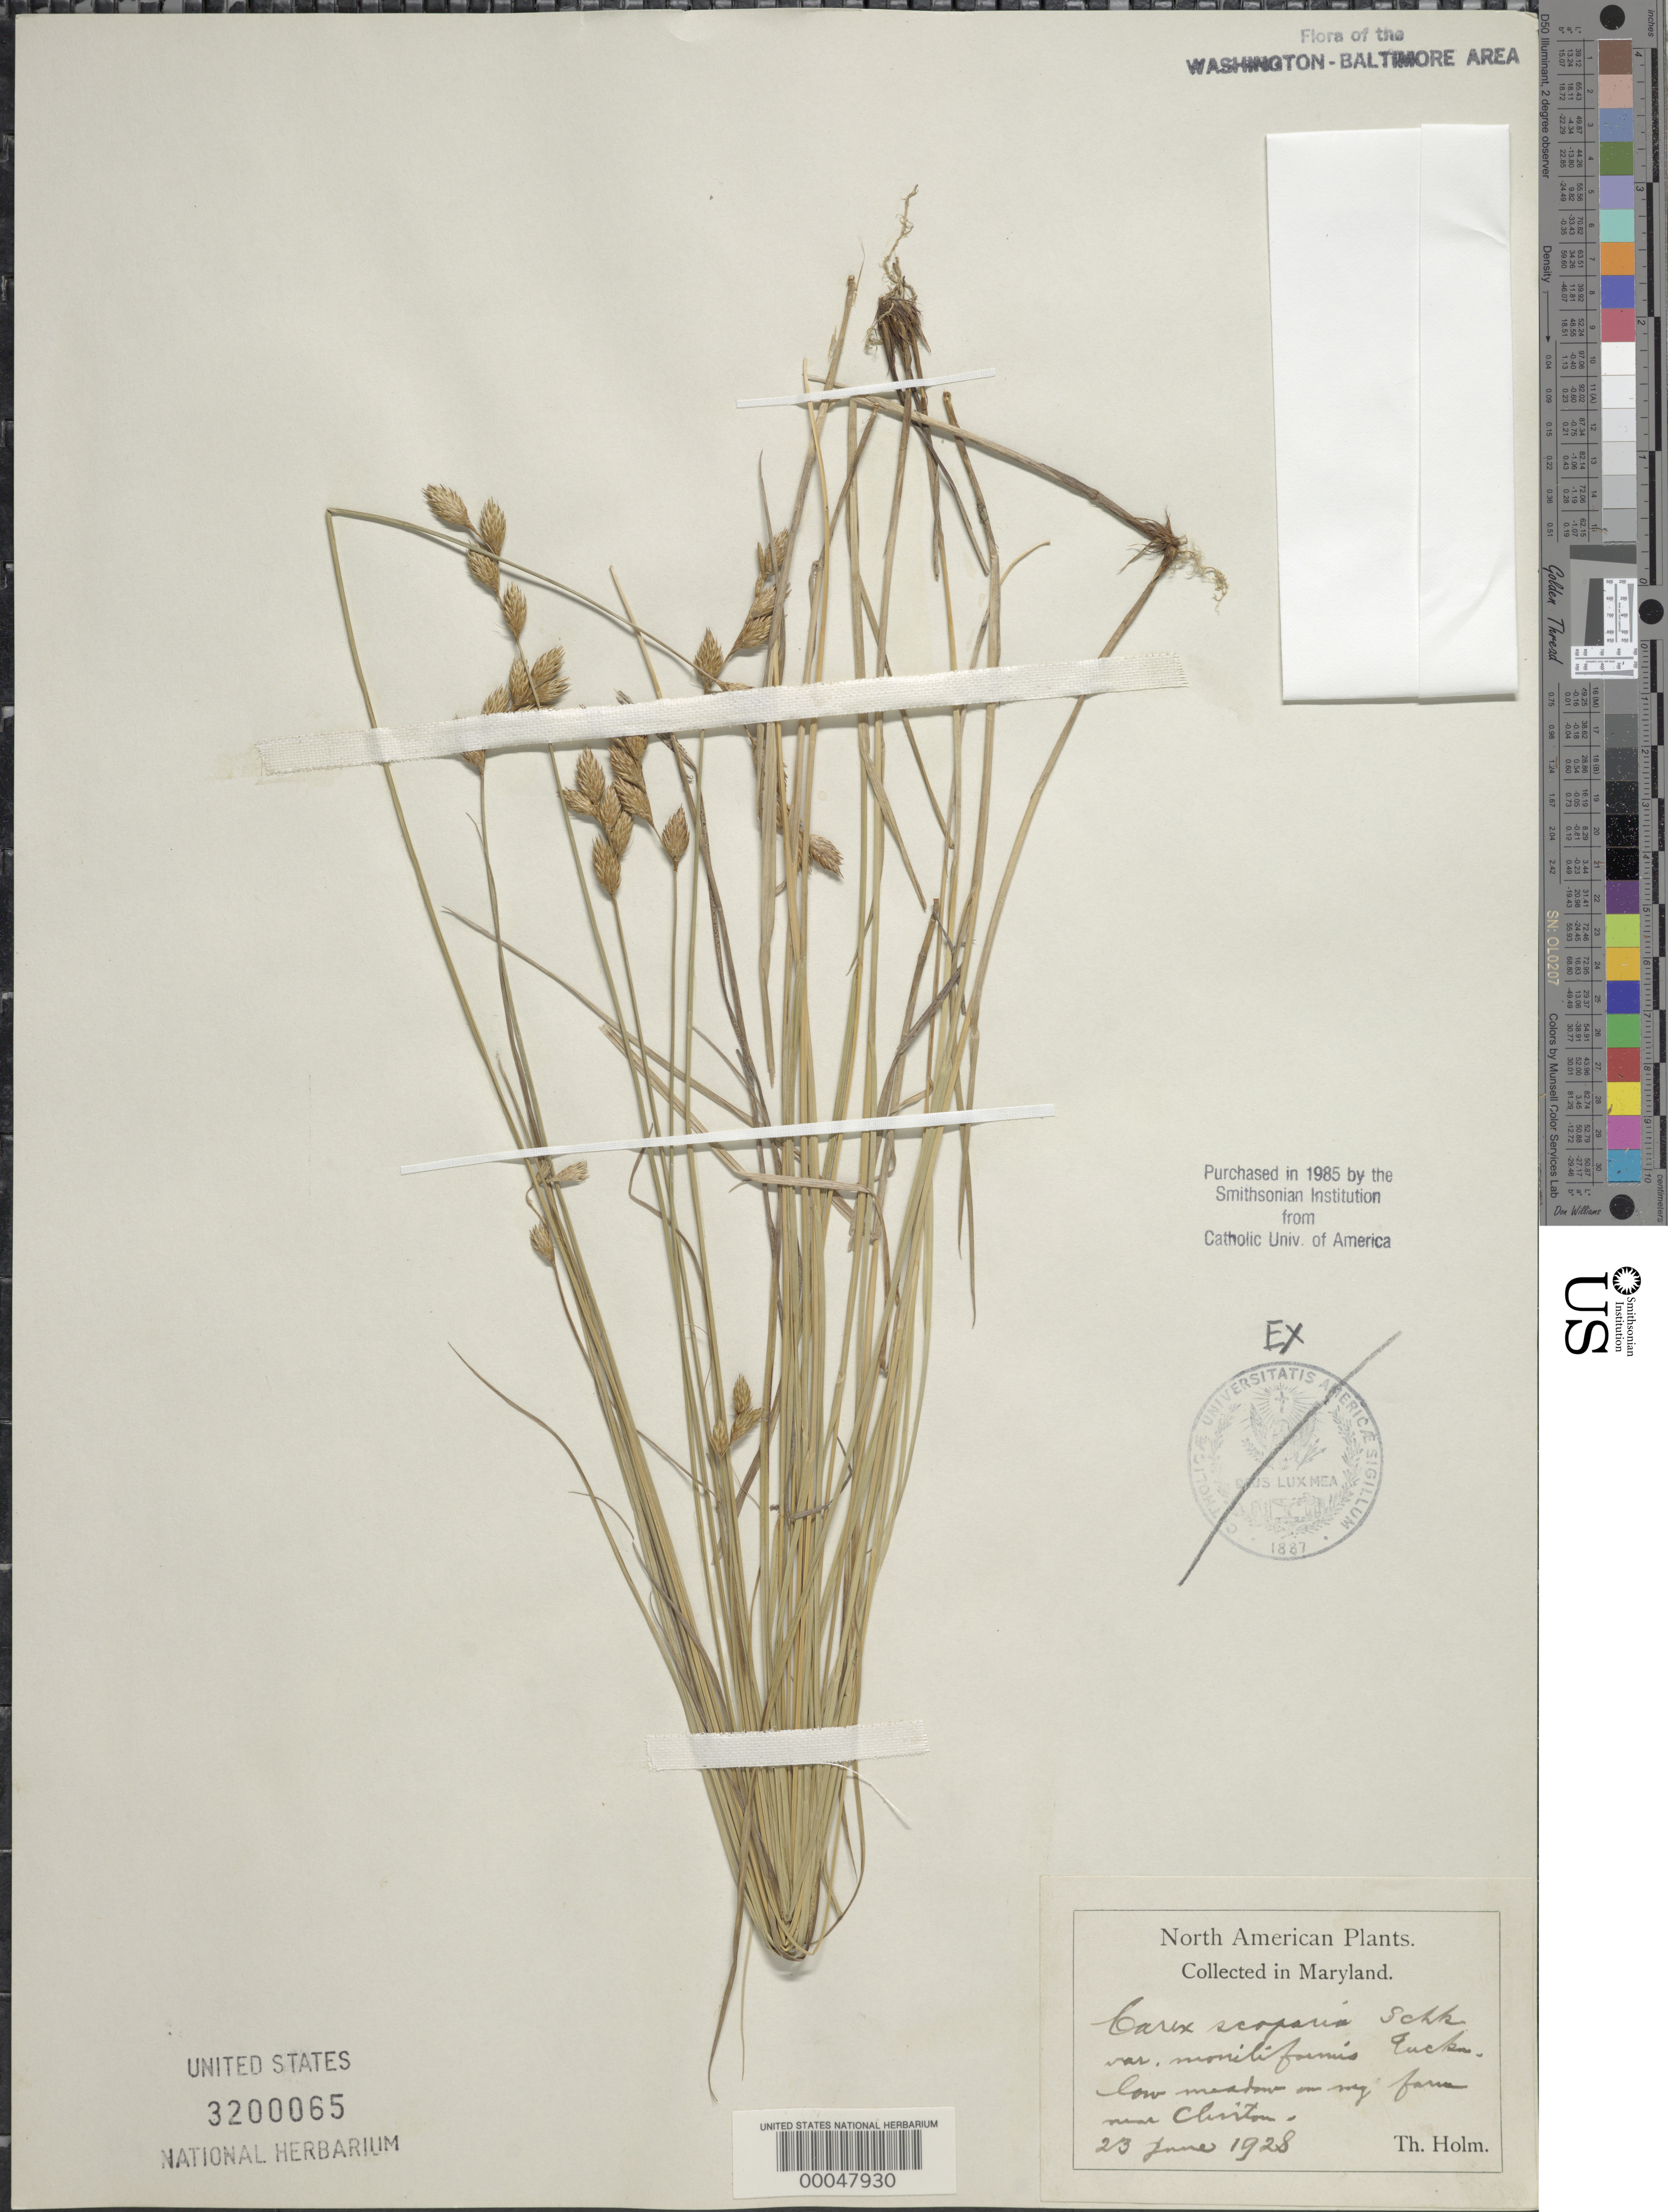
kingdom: Plantae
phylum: Tracheophyta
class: Liliopsida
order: Poales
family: Cyperaceae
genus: Carex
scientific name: Carex scoparia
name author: Schkuhr ex Willd.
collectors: T. Holm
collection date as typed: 23 Jun 1928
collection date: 1928-06-23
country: United States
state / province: Maryland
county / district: Prince George's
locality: Near Clinton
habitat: Low meadow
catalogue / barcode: US 3200065